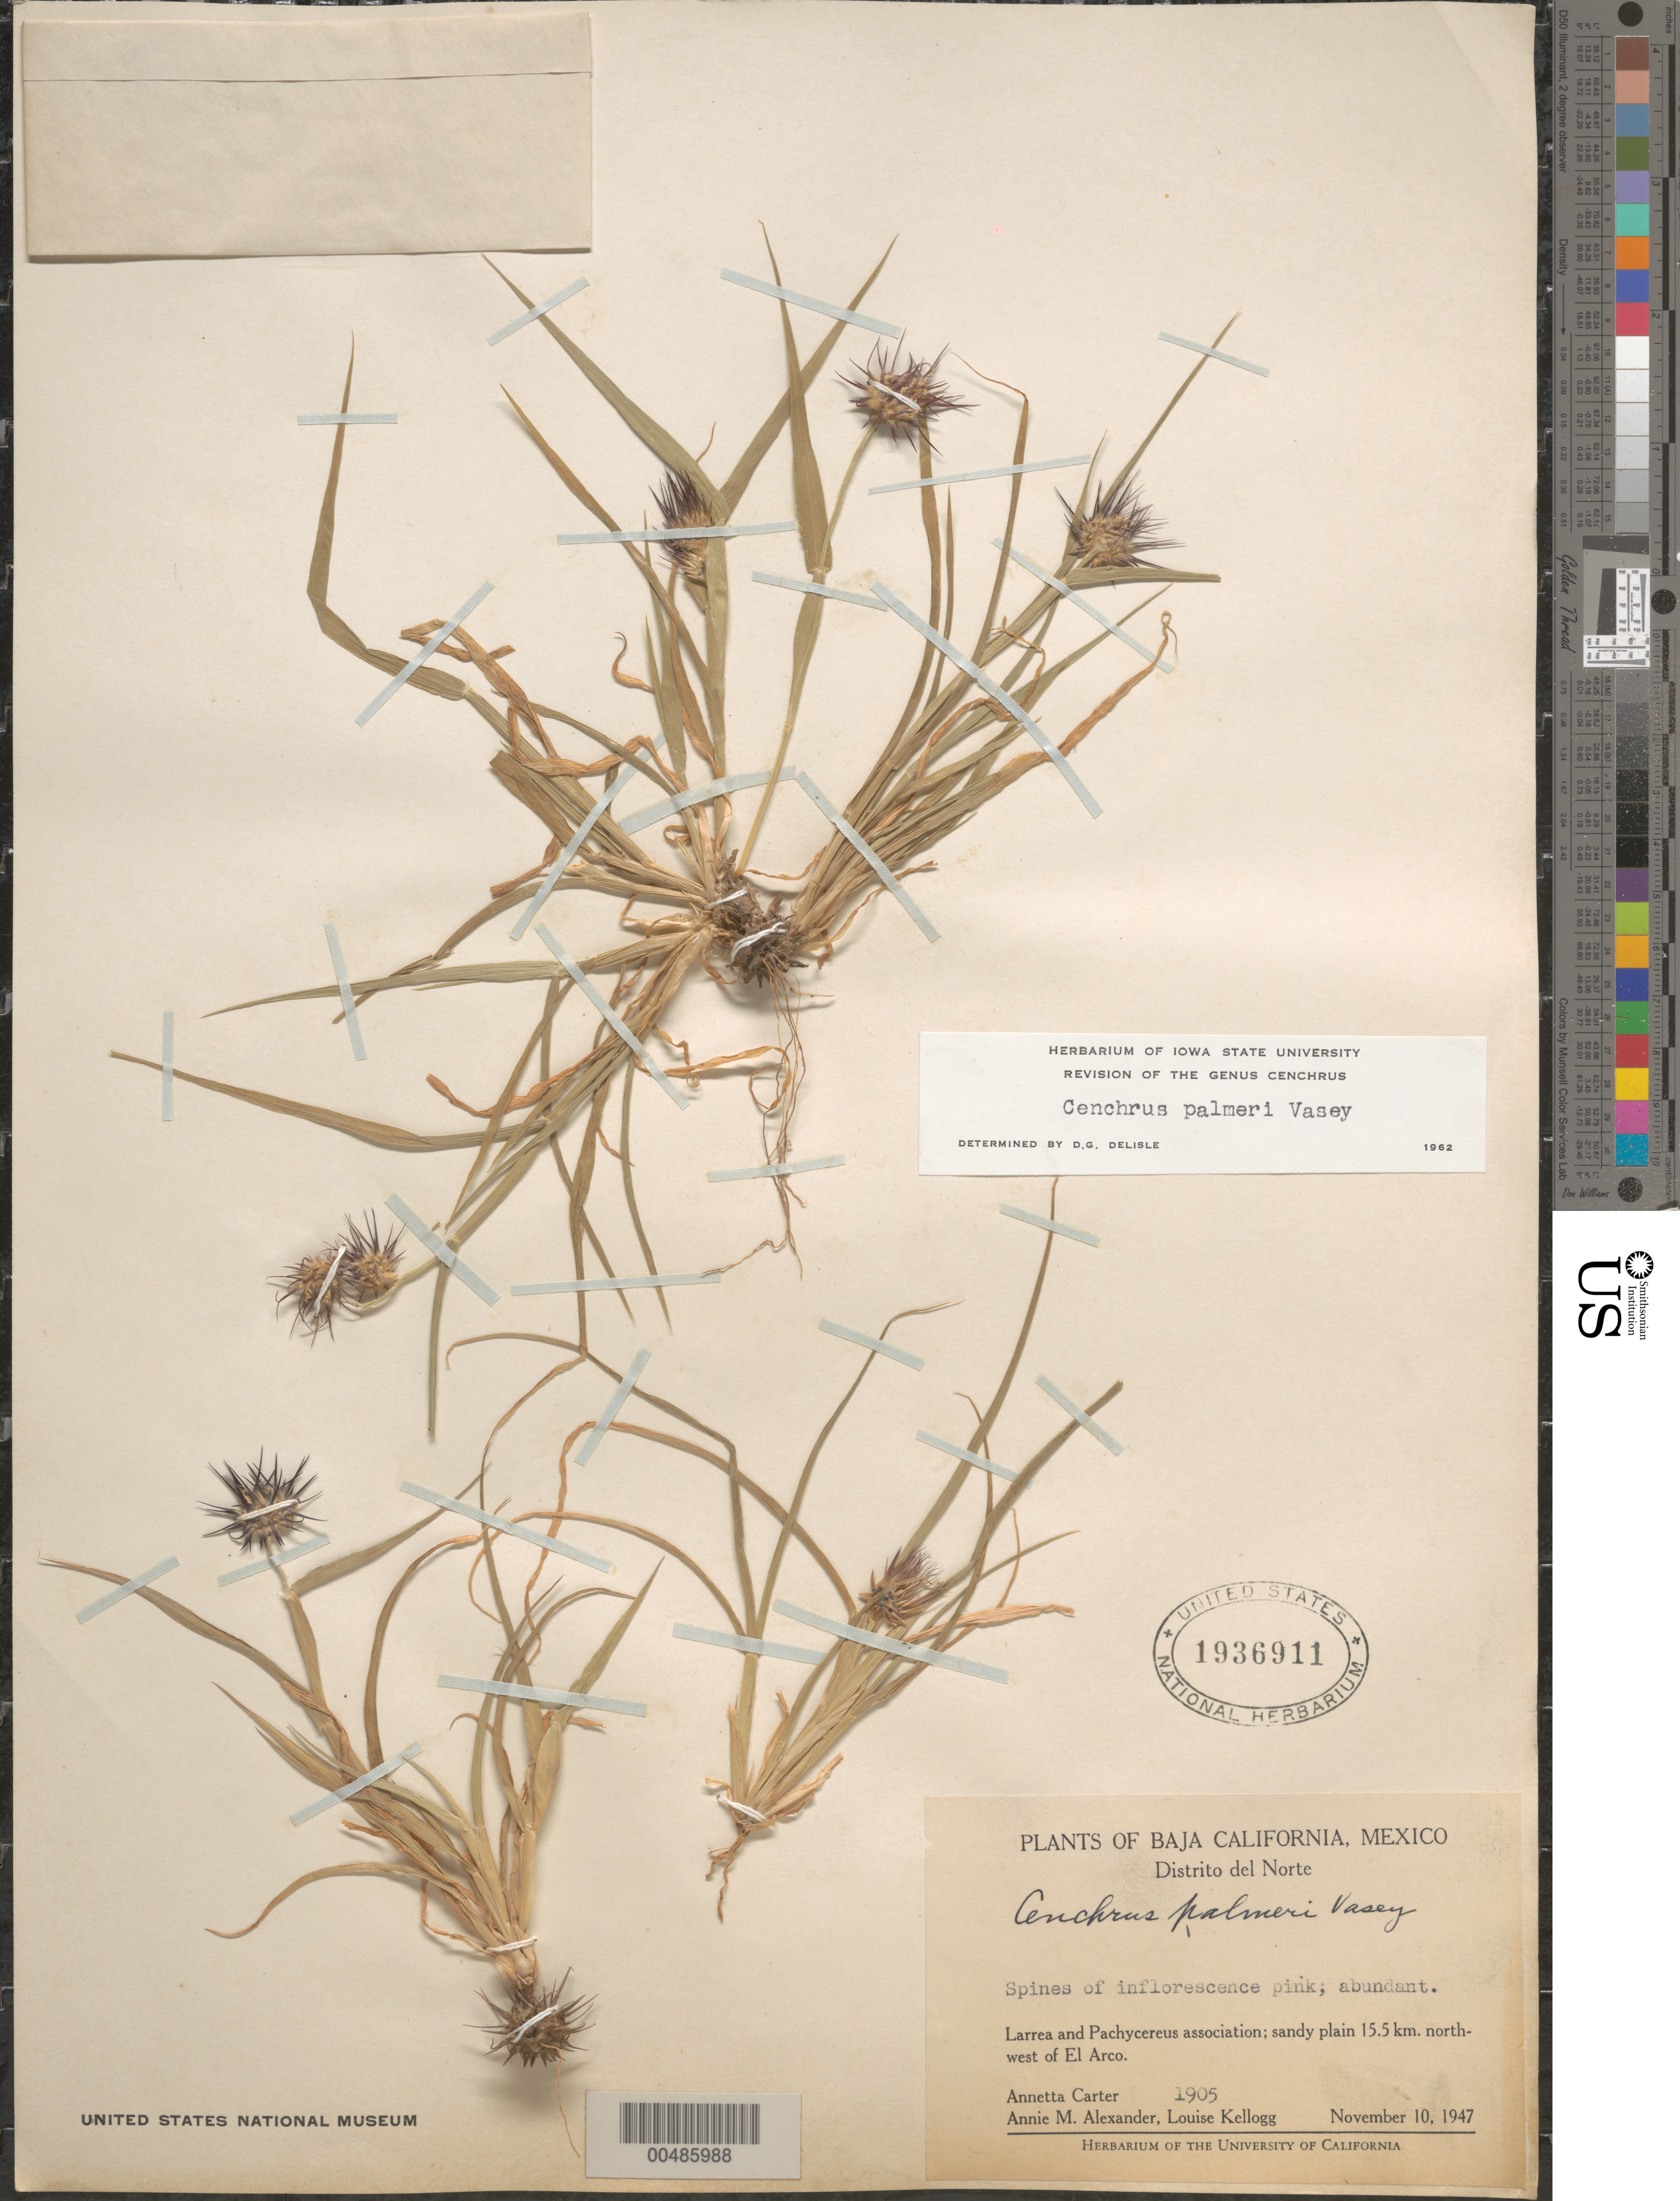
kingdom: Plantae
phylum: Tracheophyta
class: Liliopsida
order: Poales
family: Poaceae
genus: Cenchrus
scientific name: Cenchrus palmeri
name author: Vasey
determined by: Delisle, D. G.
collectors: A. M. Carter, A. M. Alexander & L. Kellogg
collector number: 1905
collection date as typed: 10 Nov 1947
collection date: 1947-11-10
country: Mexico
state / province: Baja California Norte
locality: Sandy plain 15.5 km NW of El Arco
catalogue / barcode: US 1936911